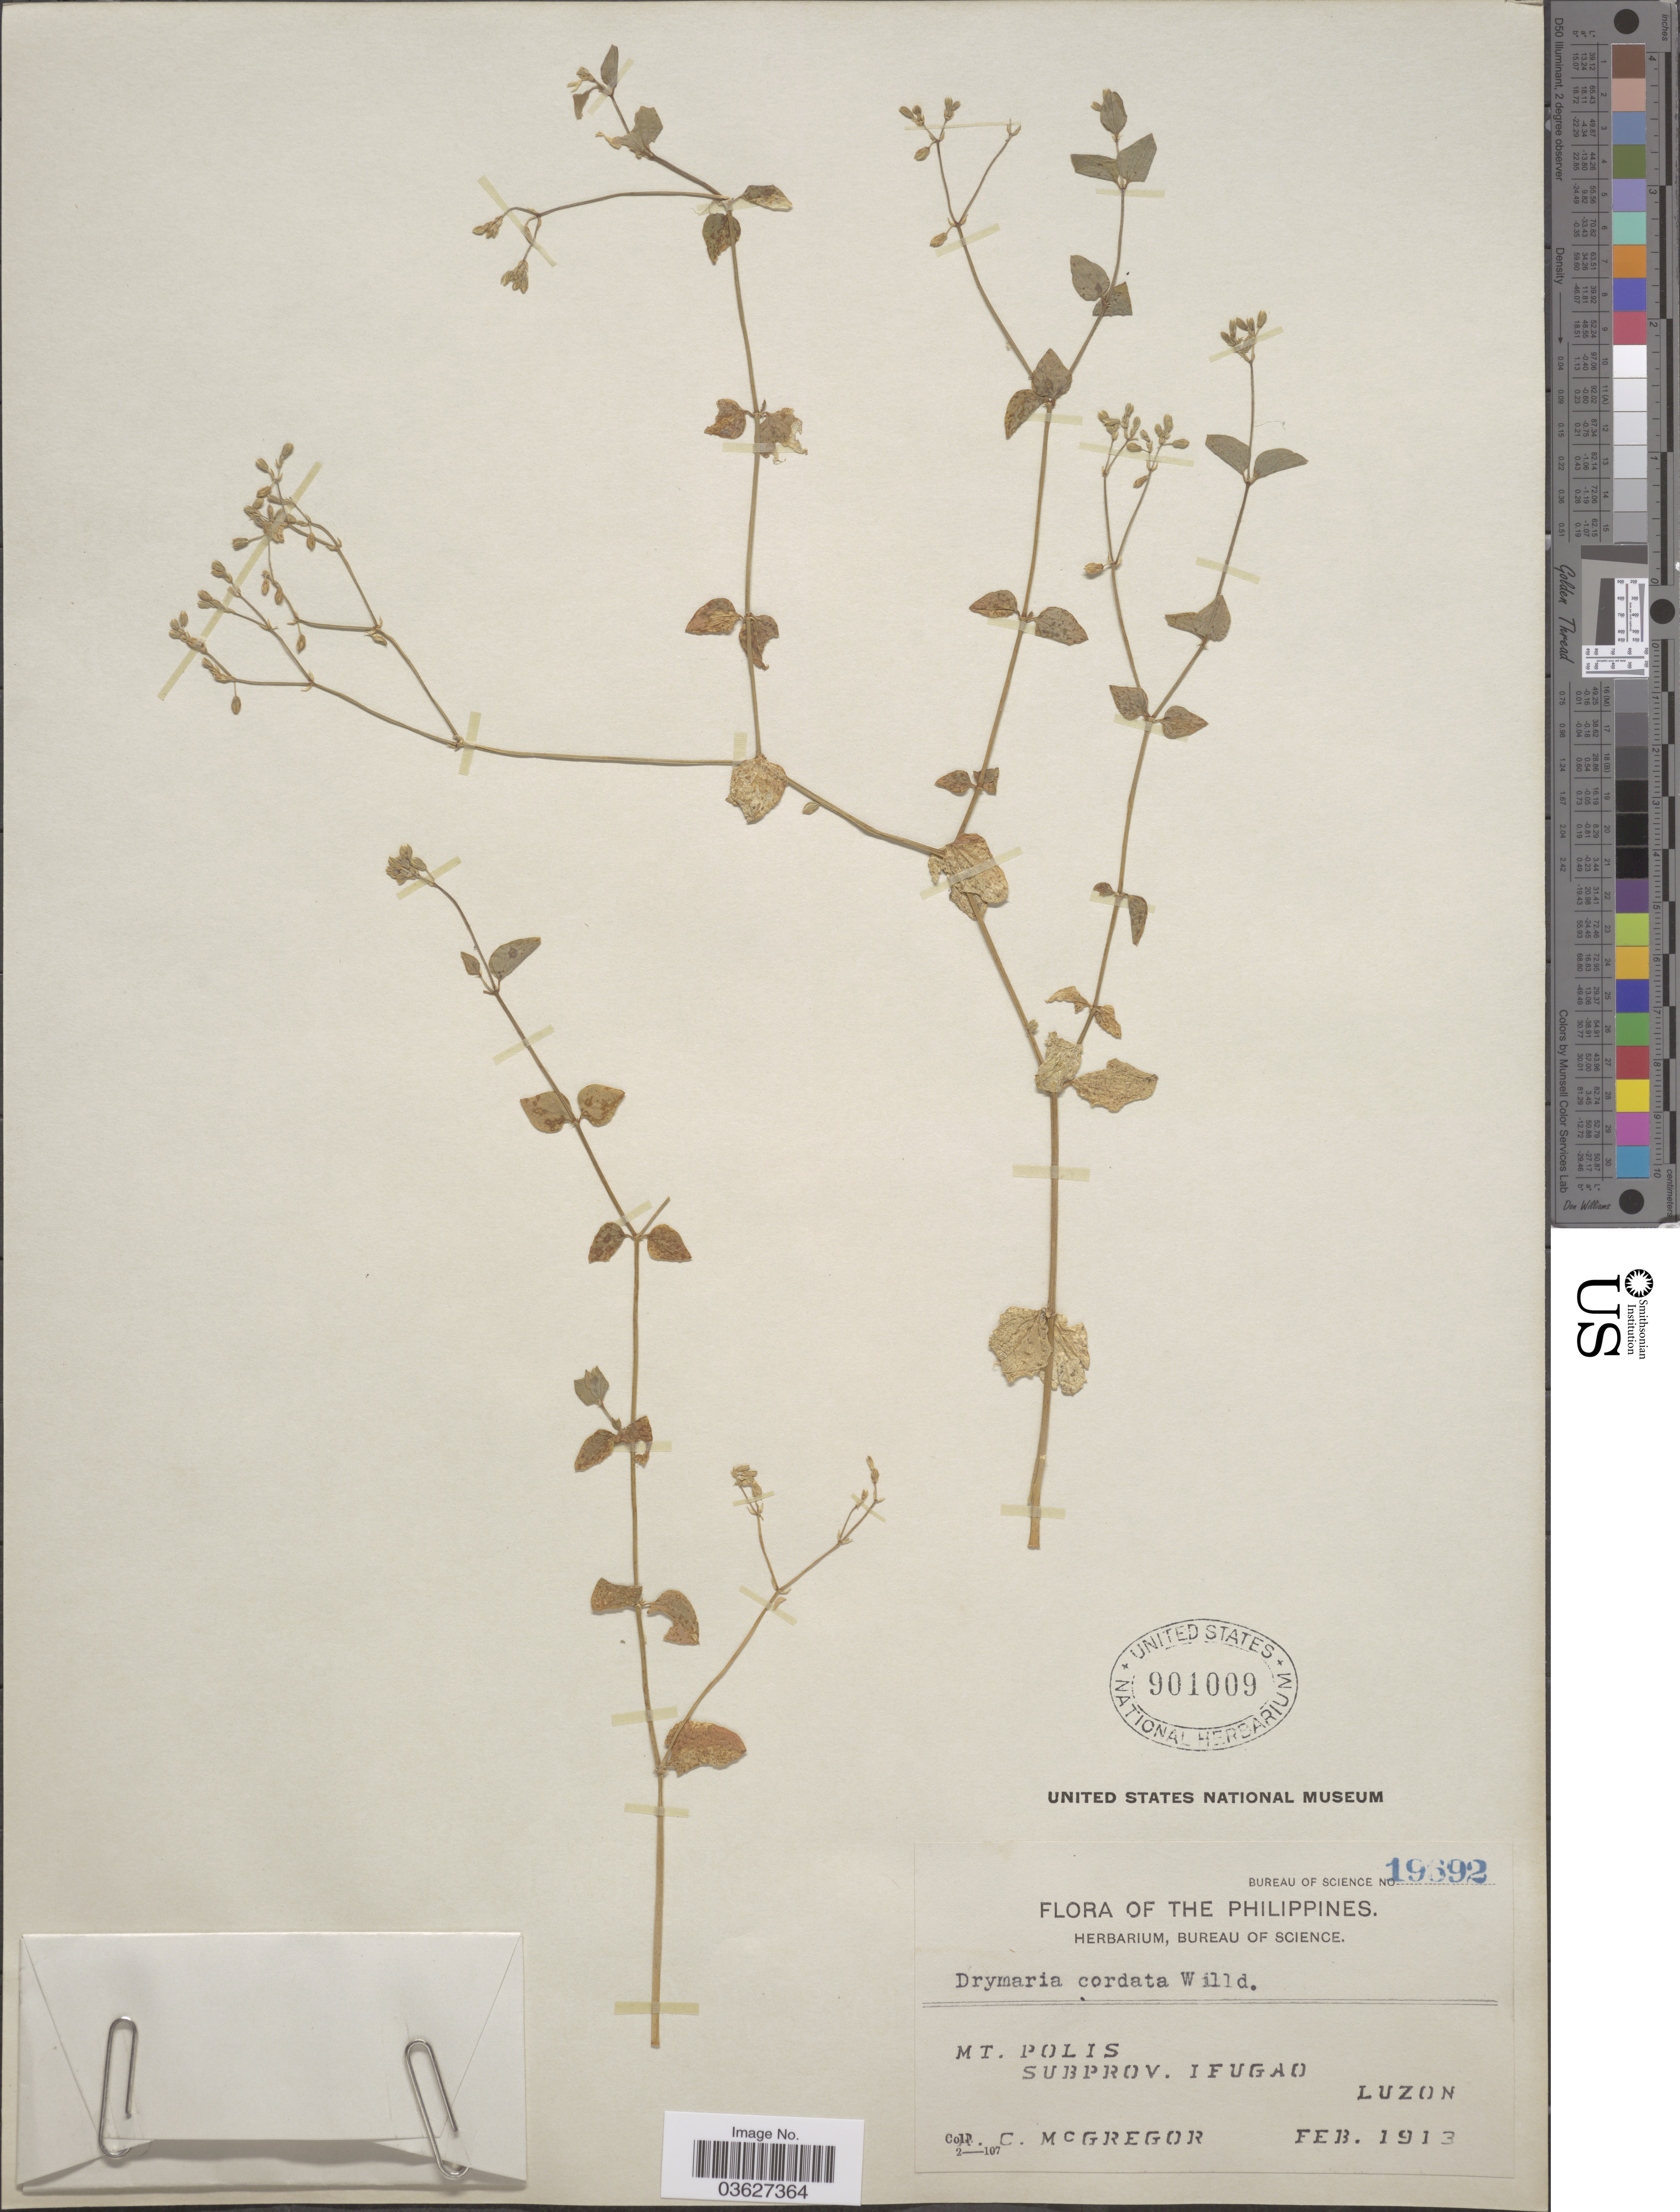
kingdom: Plantae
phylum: Tracheophyta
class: Magnoliopsida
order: Caryophyllales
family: Caryophyllaceae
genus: Drymaria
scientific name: Drymaria cordata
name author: (L.) Willd. ex Schult.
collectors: R. C. McGregor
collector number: Bureau of Science 19692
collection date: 1913-02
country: Philippines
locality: Mt. Polis, Subprov. Ifugao, Luzon.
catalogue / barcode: US 901009